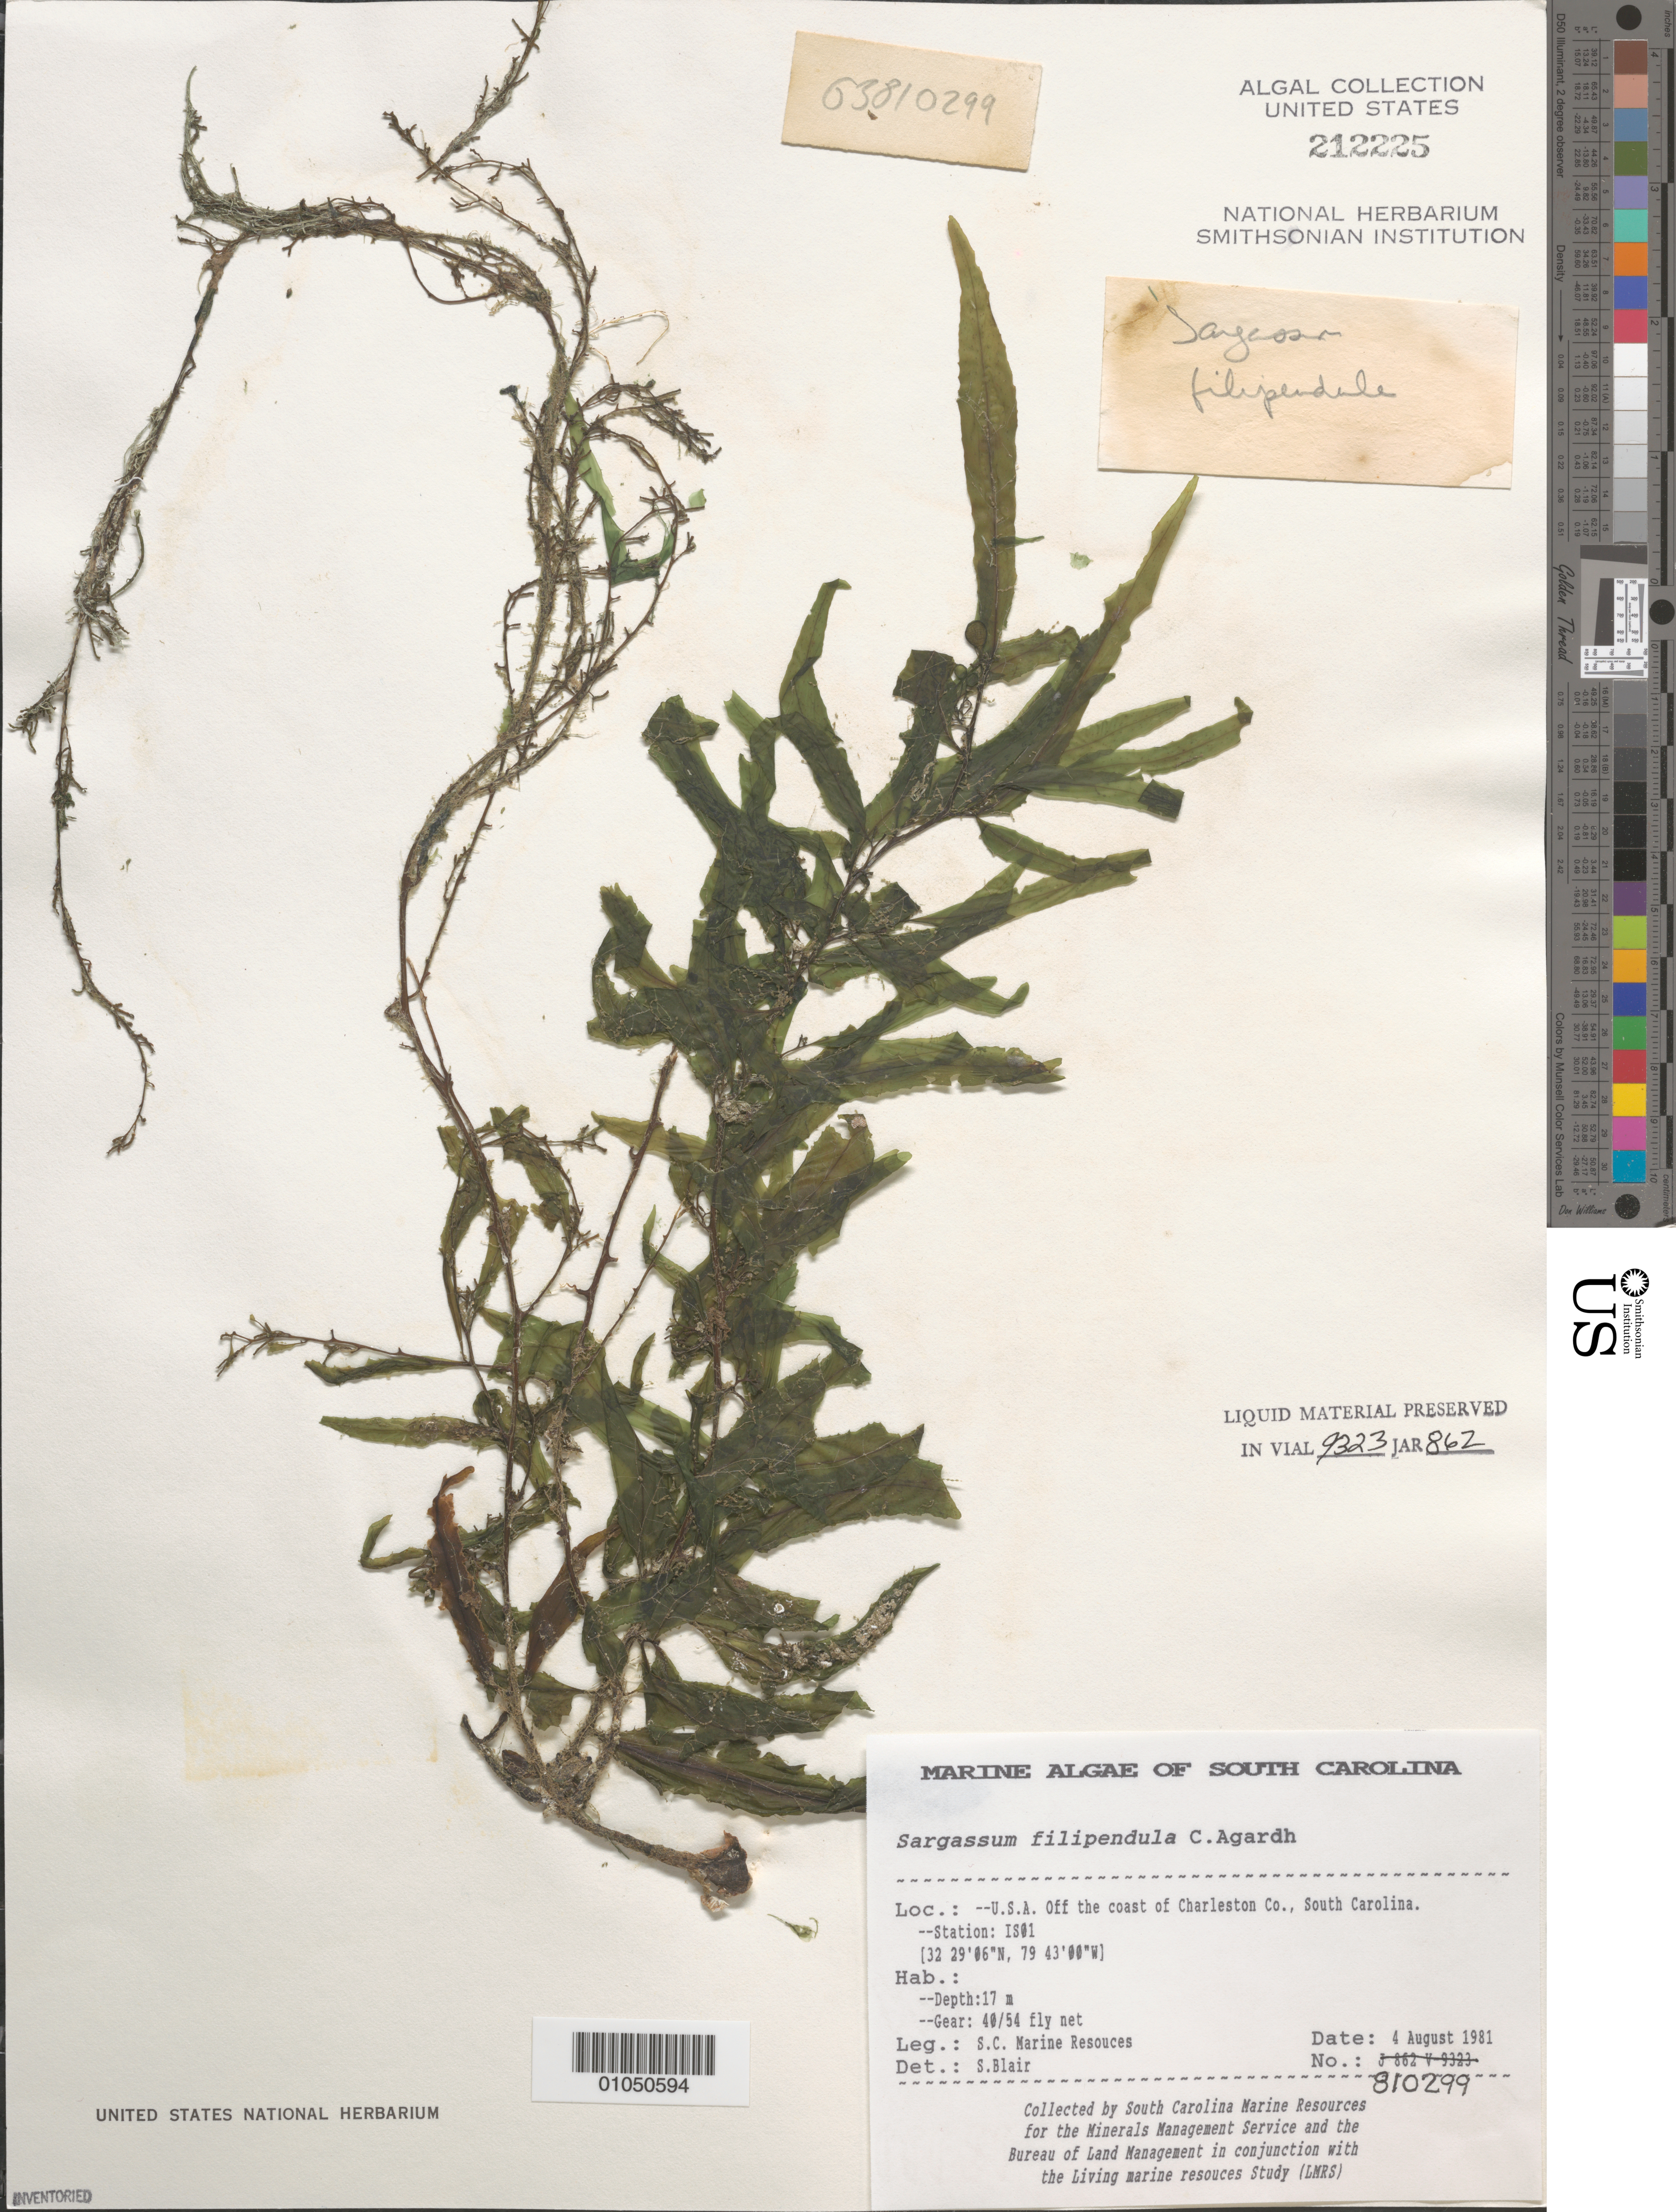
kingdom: Chromista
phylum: Ochrophyta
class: Phaeophyceae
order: Fucales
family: Sargassaceae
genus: Sargassum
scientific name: Sargassum filipendula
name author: C. Agardh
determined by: Blair, S. M.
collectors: South Carolina Marine Resources for BLM/MMS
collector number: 810299 Station IS01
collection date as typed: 04 Aug 1981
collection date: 1981-08-04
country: United States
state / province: South Carolina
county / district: Charleston County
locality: Off coast of Charleston County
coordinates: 32 29'06" N, 79 43'00" W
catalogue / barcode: US 212225